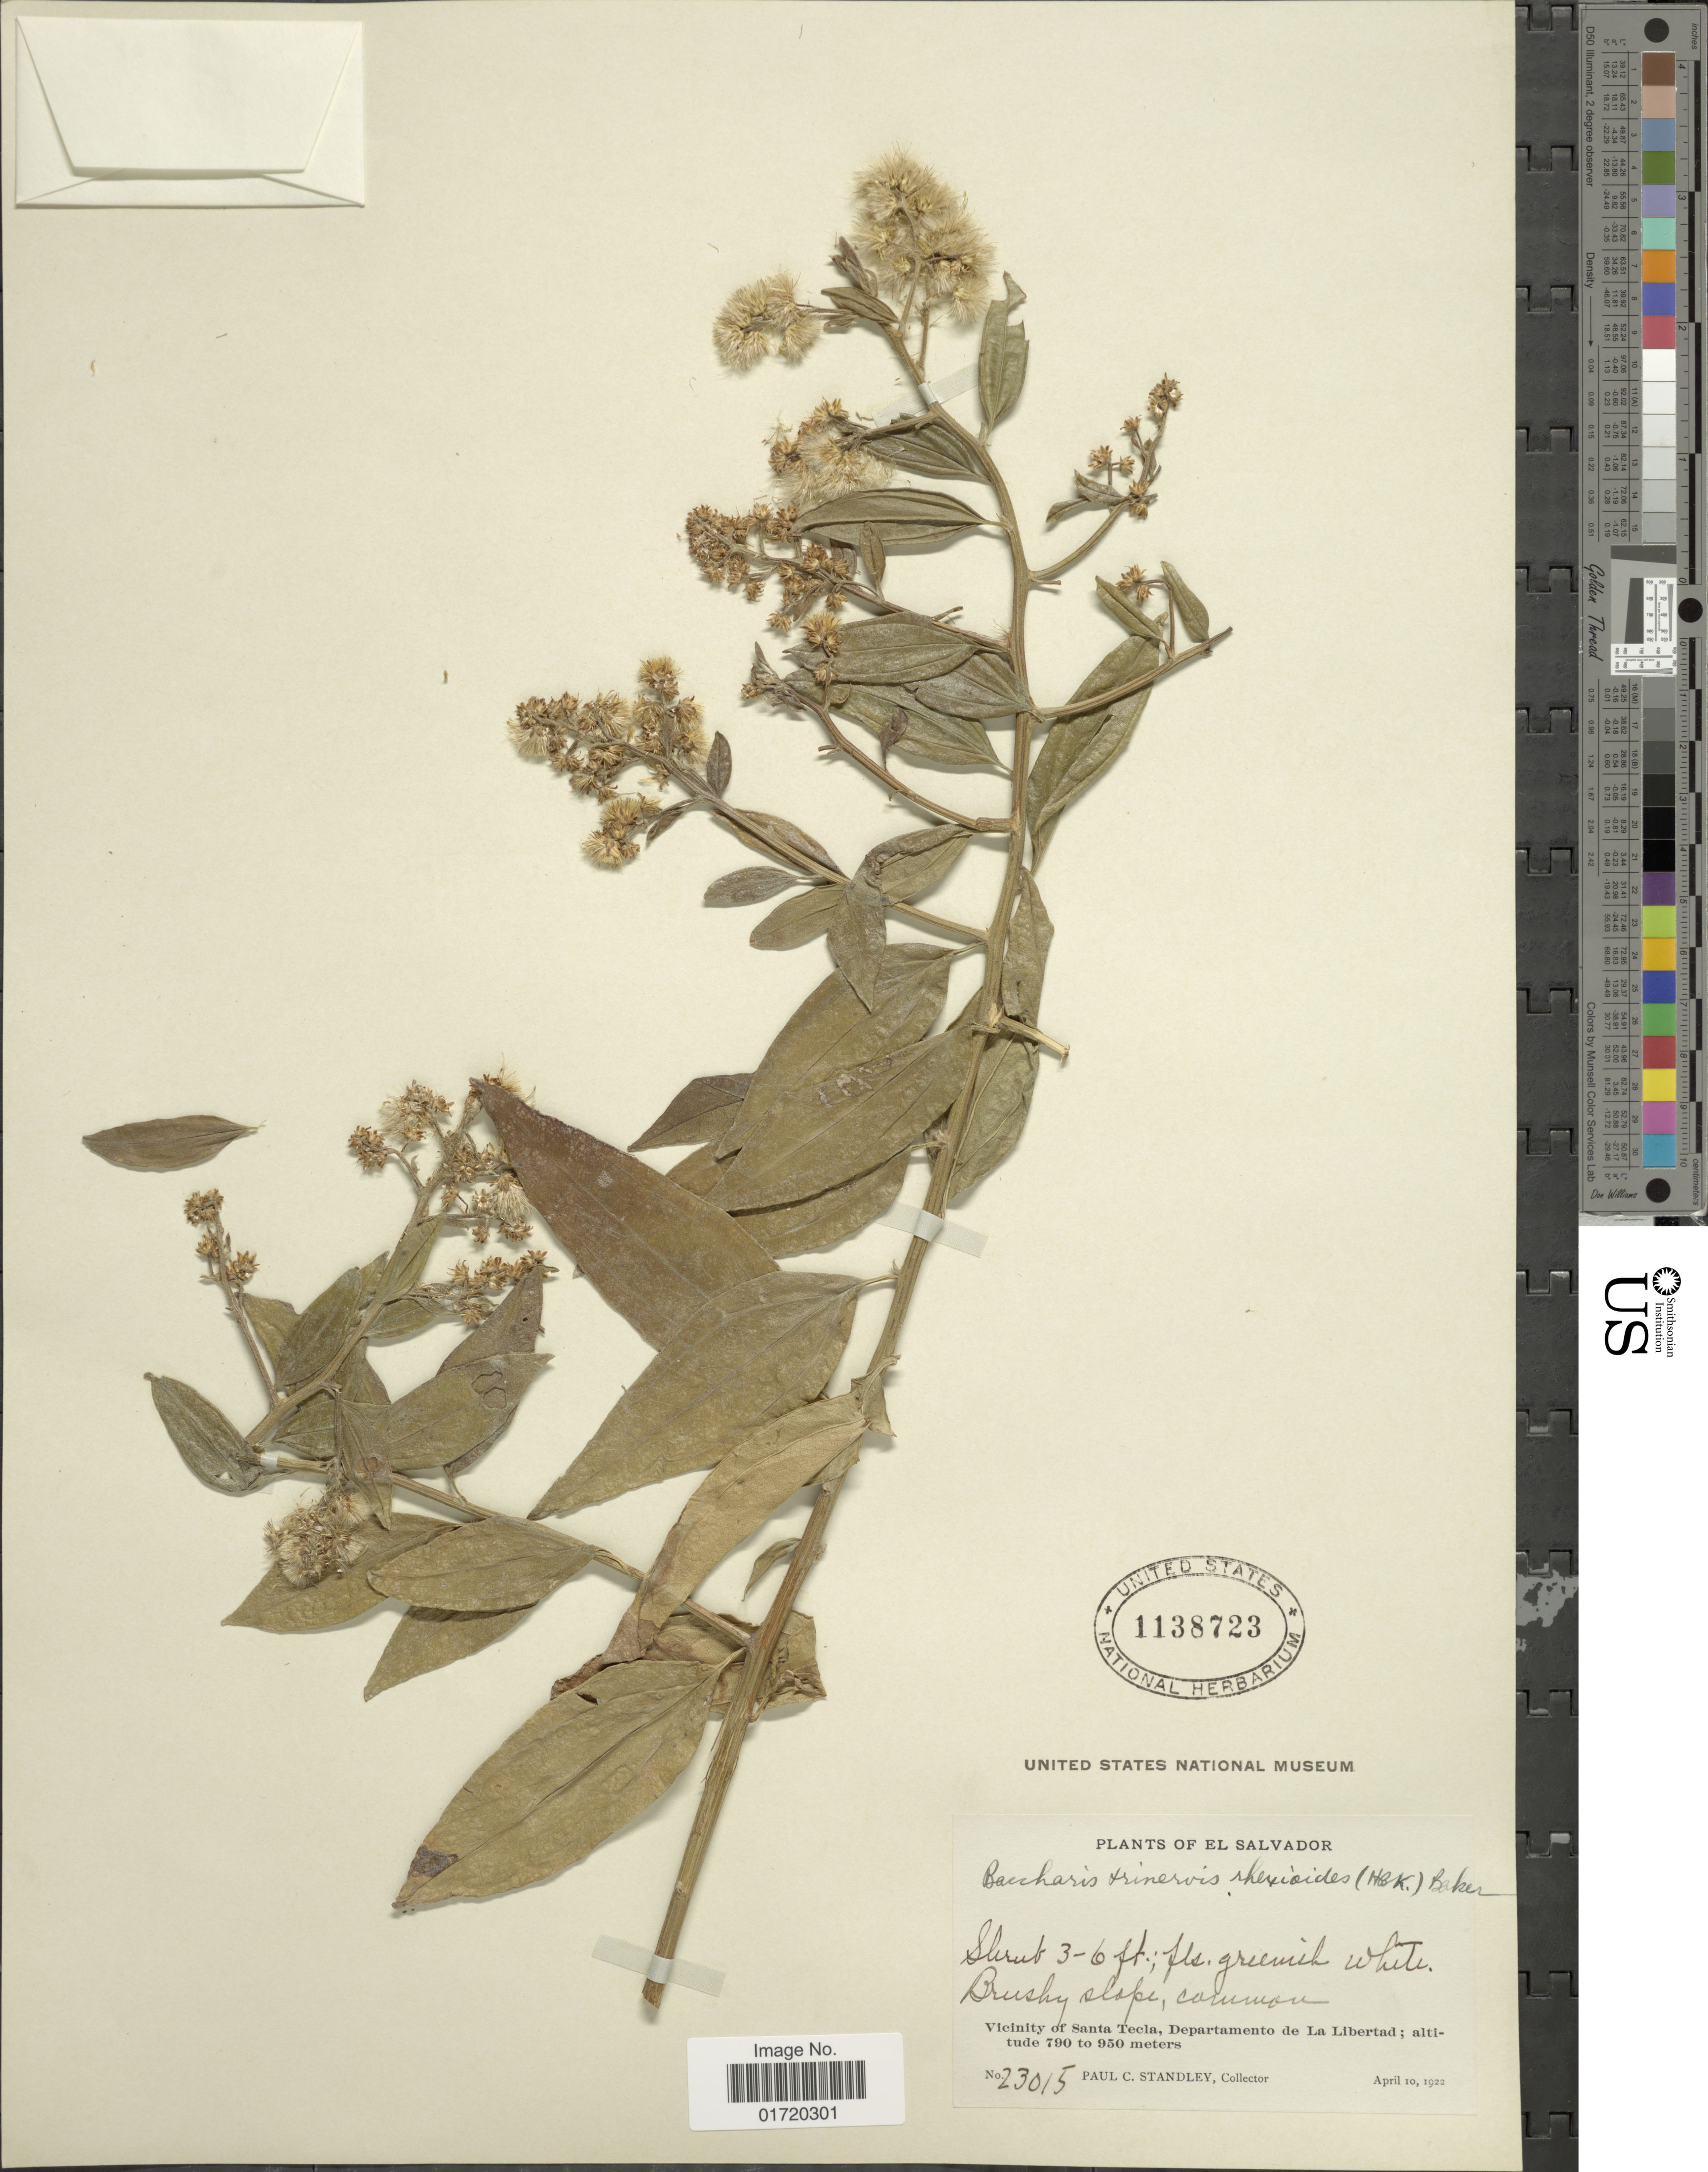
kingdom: Plantae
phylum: Tracheophyta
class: Magnoliopsida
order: Asterales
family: Asteraceae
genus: Baccharis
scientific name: Baccharis trinervis var. rhexioides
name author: (Kunth) Baker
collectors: P. C. Standley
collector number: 23015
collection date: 1922-04-10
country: El Salvador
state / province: La Libertad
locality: Vicinity of Santa Tecla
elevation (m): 790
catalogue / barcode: US 1138723